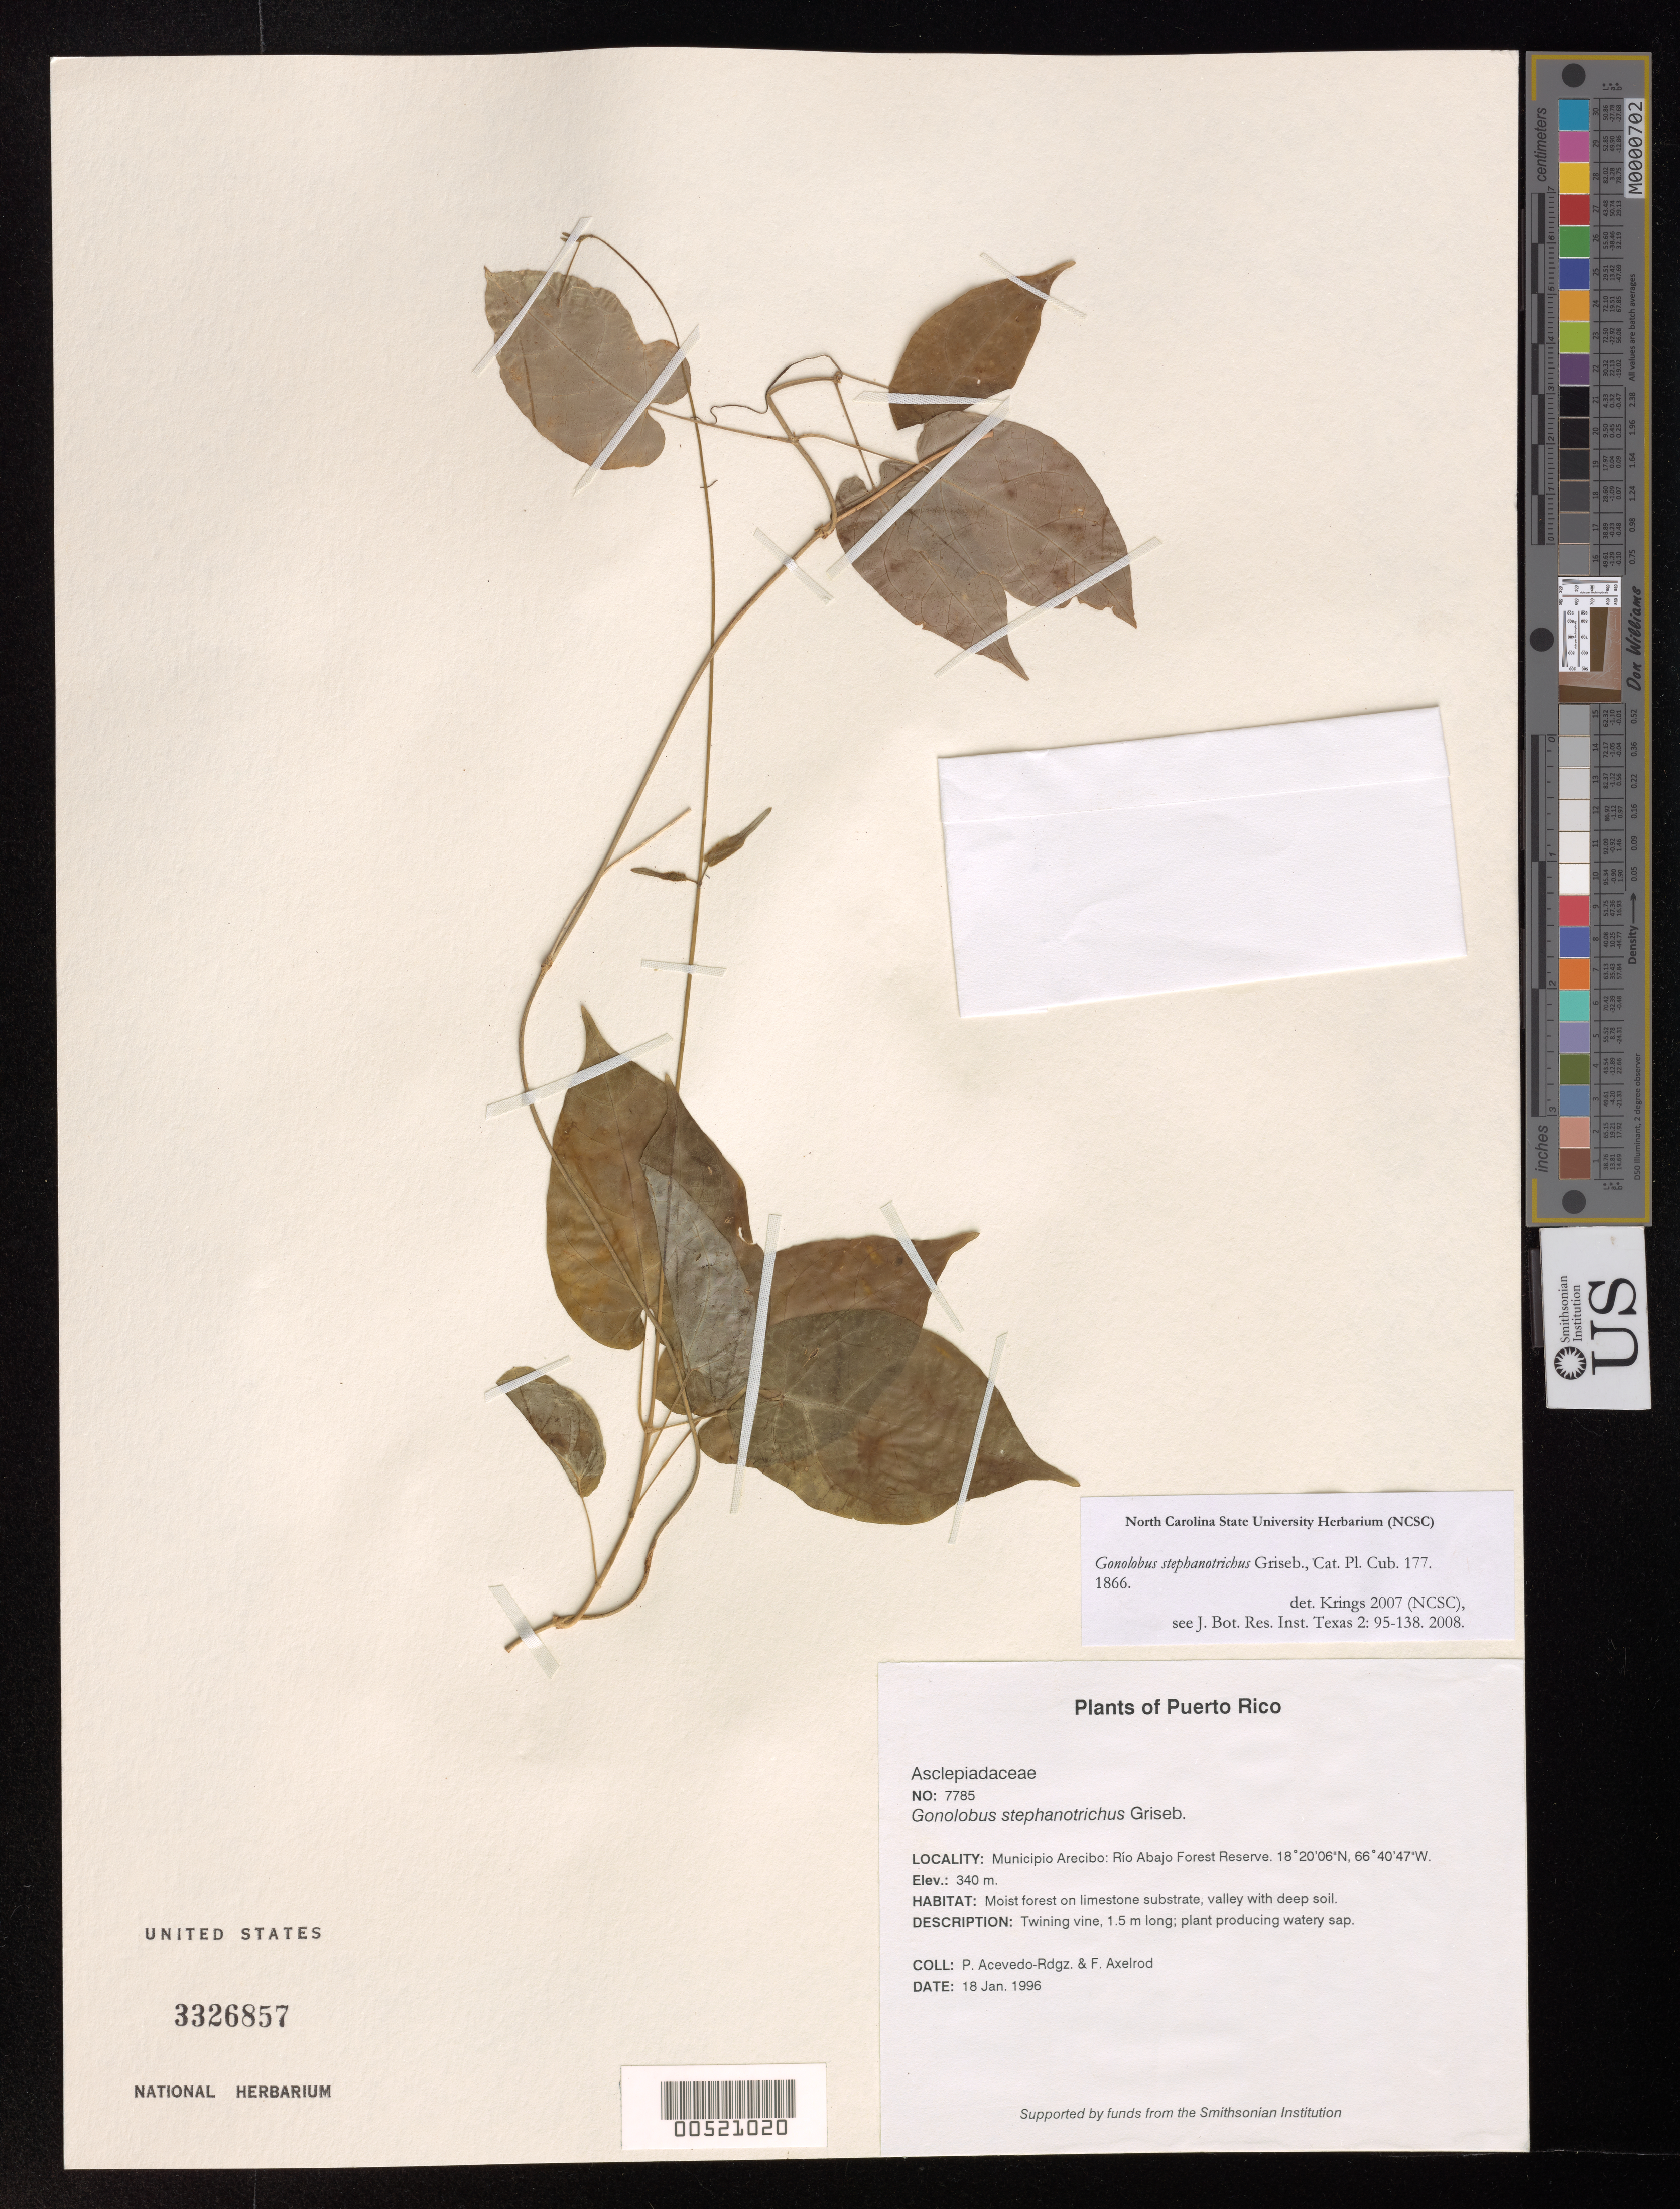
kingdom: Plantae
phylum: Tracheophyta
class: Magnoliopsida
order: Gentianales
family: Apocynaceae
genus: Gonolobus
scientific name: Gonolobus stephanotrichus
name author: Griseb.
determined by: Acevedo-Rodríguez, P., (BOT), Smithsonian Institution - National Museum of Natural History (UNITED STATES)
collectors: P. Acevedo-Rodr. & F. S. Axelrod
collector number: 7785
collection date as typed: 18 Jan 1996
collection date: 1996-01-18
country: Puerto Rico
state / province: Arecibo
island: Puerto Rico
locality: Arecibo; Río Abajo Forest Reserve.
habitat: Moist forest on limestone substrate.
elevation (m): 340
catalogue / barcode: US 3326857